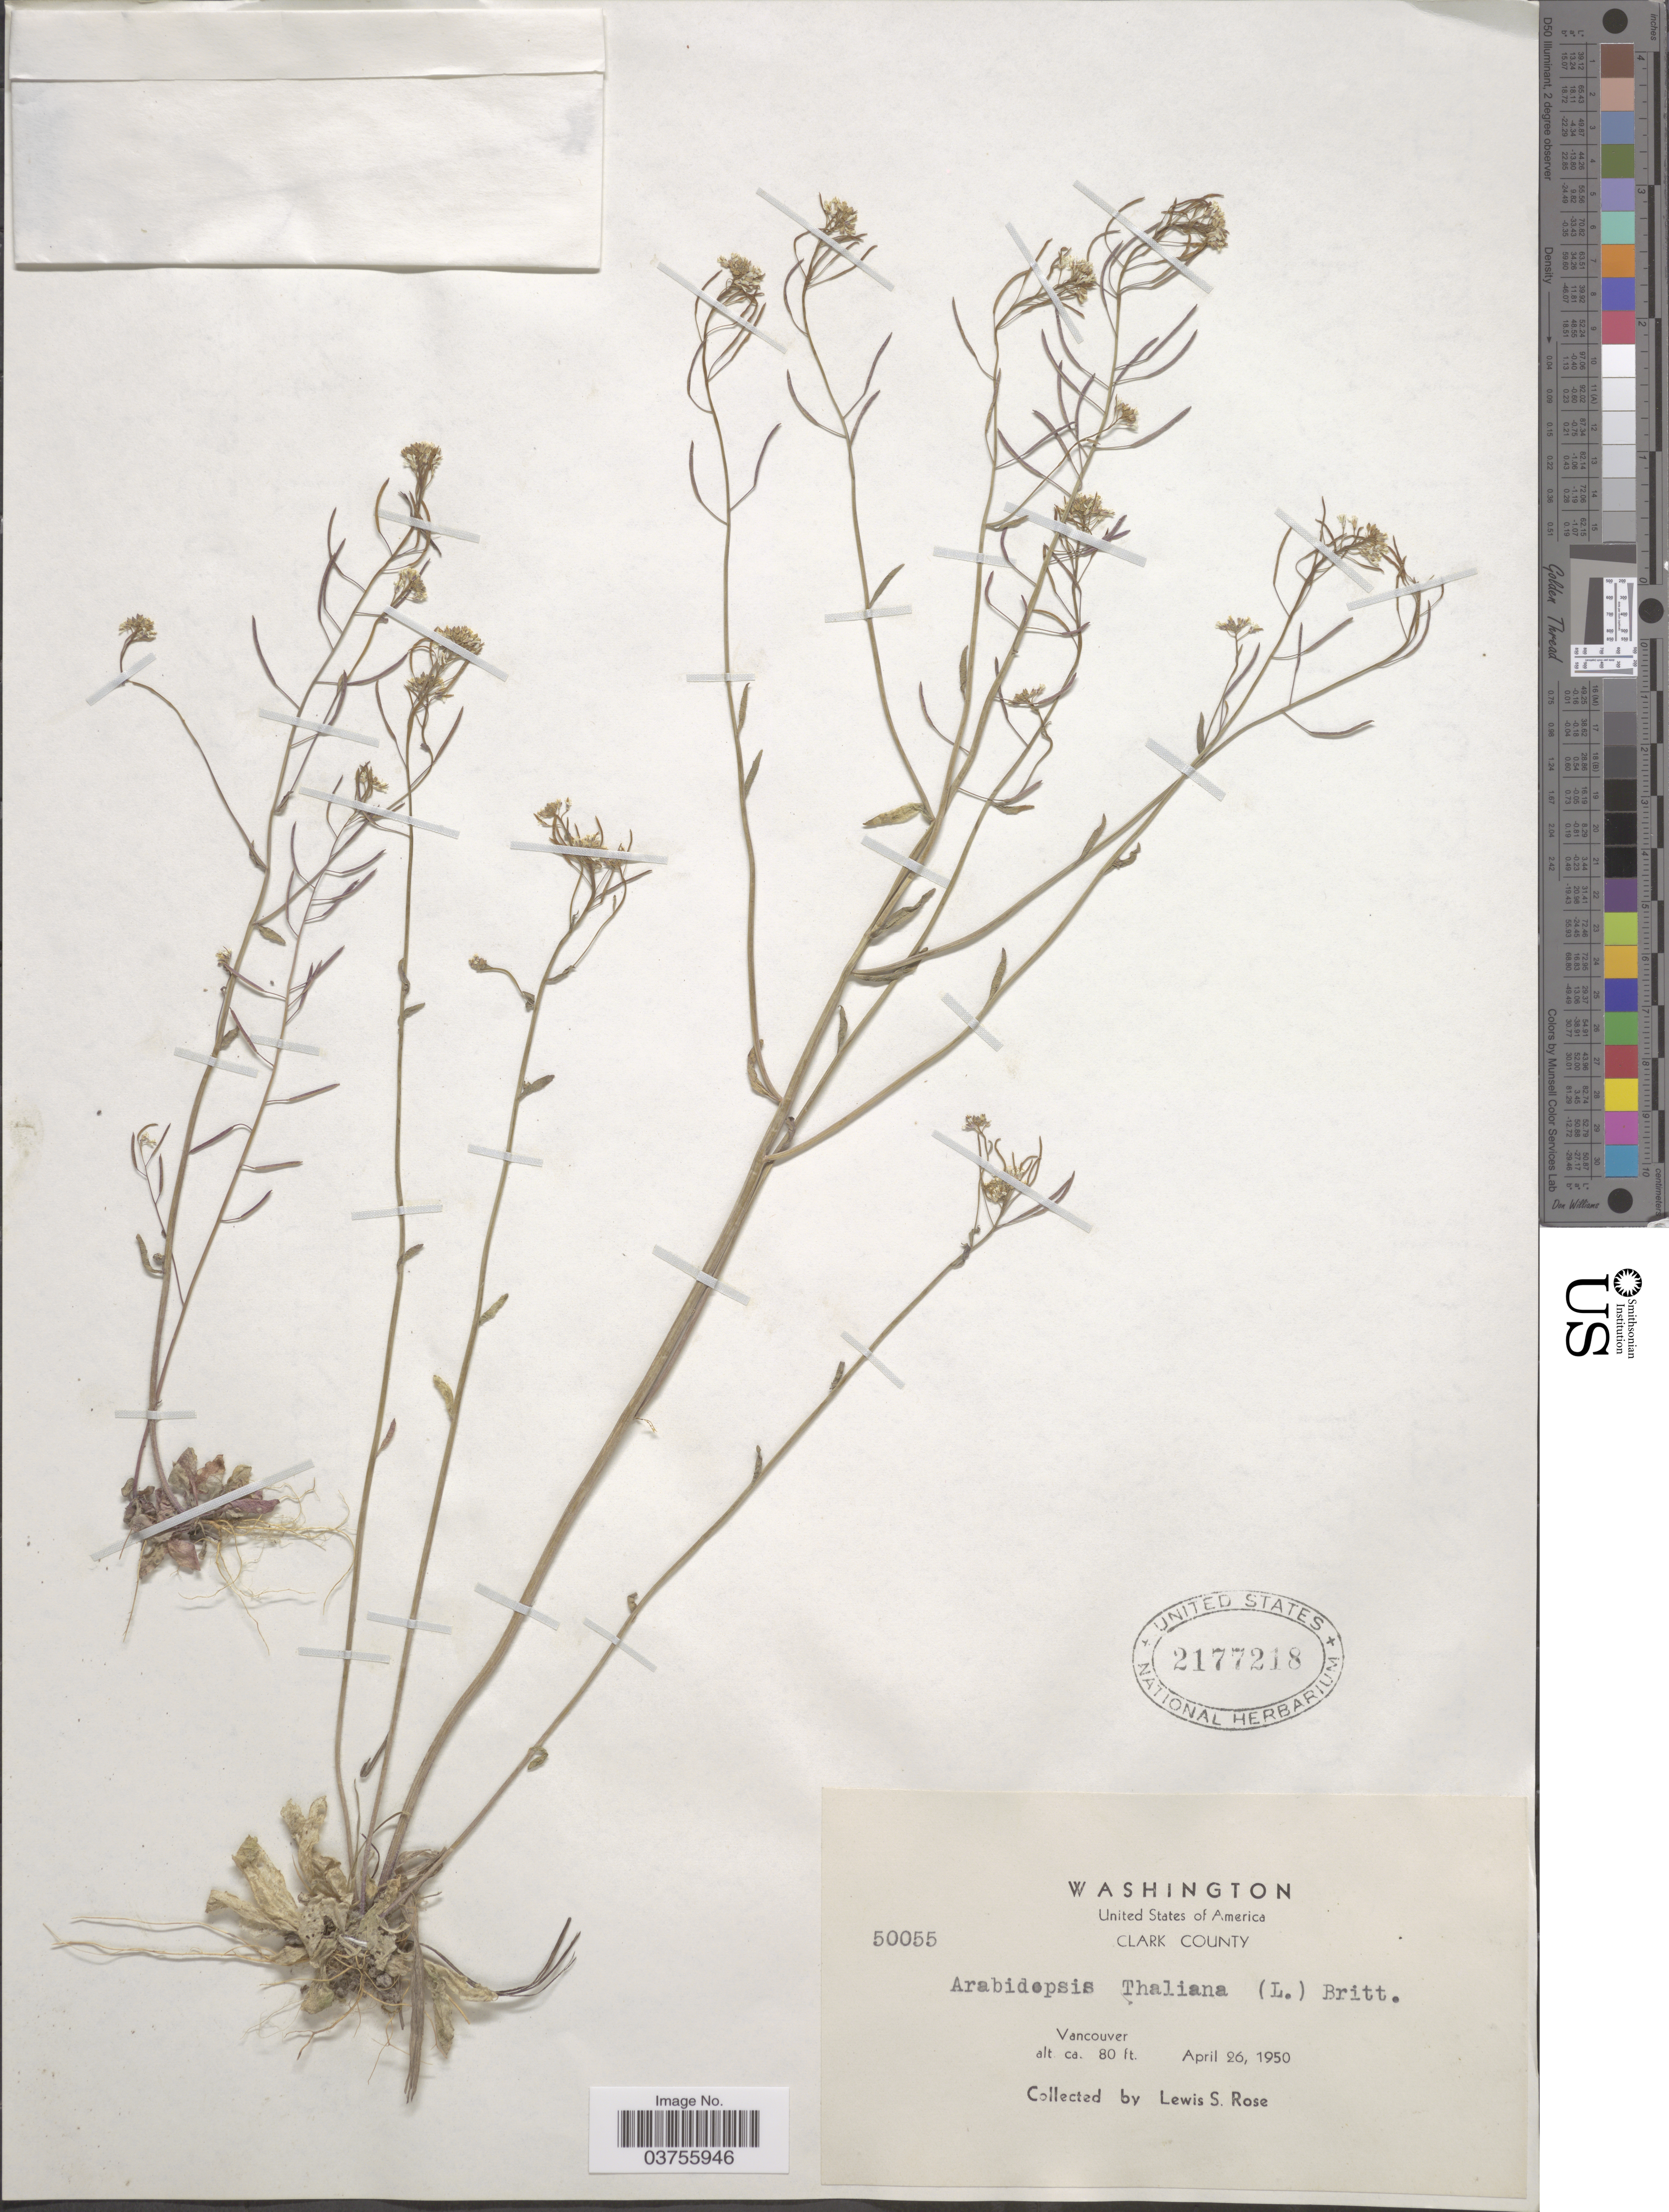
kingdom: Plantae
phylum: Tracheophyta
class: Magnoliopsida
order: Brassicales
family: Brassicaceae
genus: Arabidopsis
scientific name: Arabidopsis thaliana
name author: (L.) Heynh.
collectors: L. S. Rose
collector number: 50055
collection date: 1950-04-26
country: United States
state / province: Washington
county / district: Clark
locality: United States of America. Clark County. Vancouver.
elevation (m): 24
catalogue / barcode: US 2177218